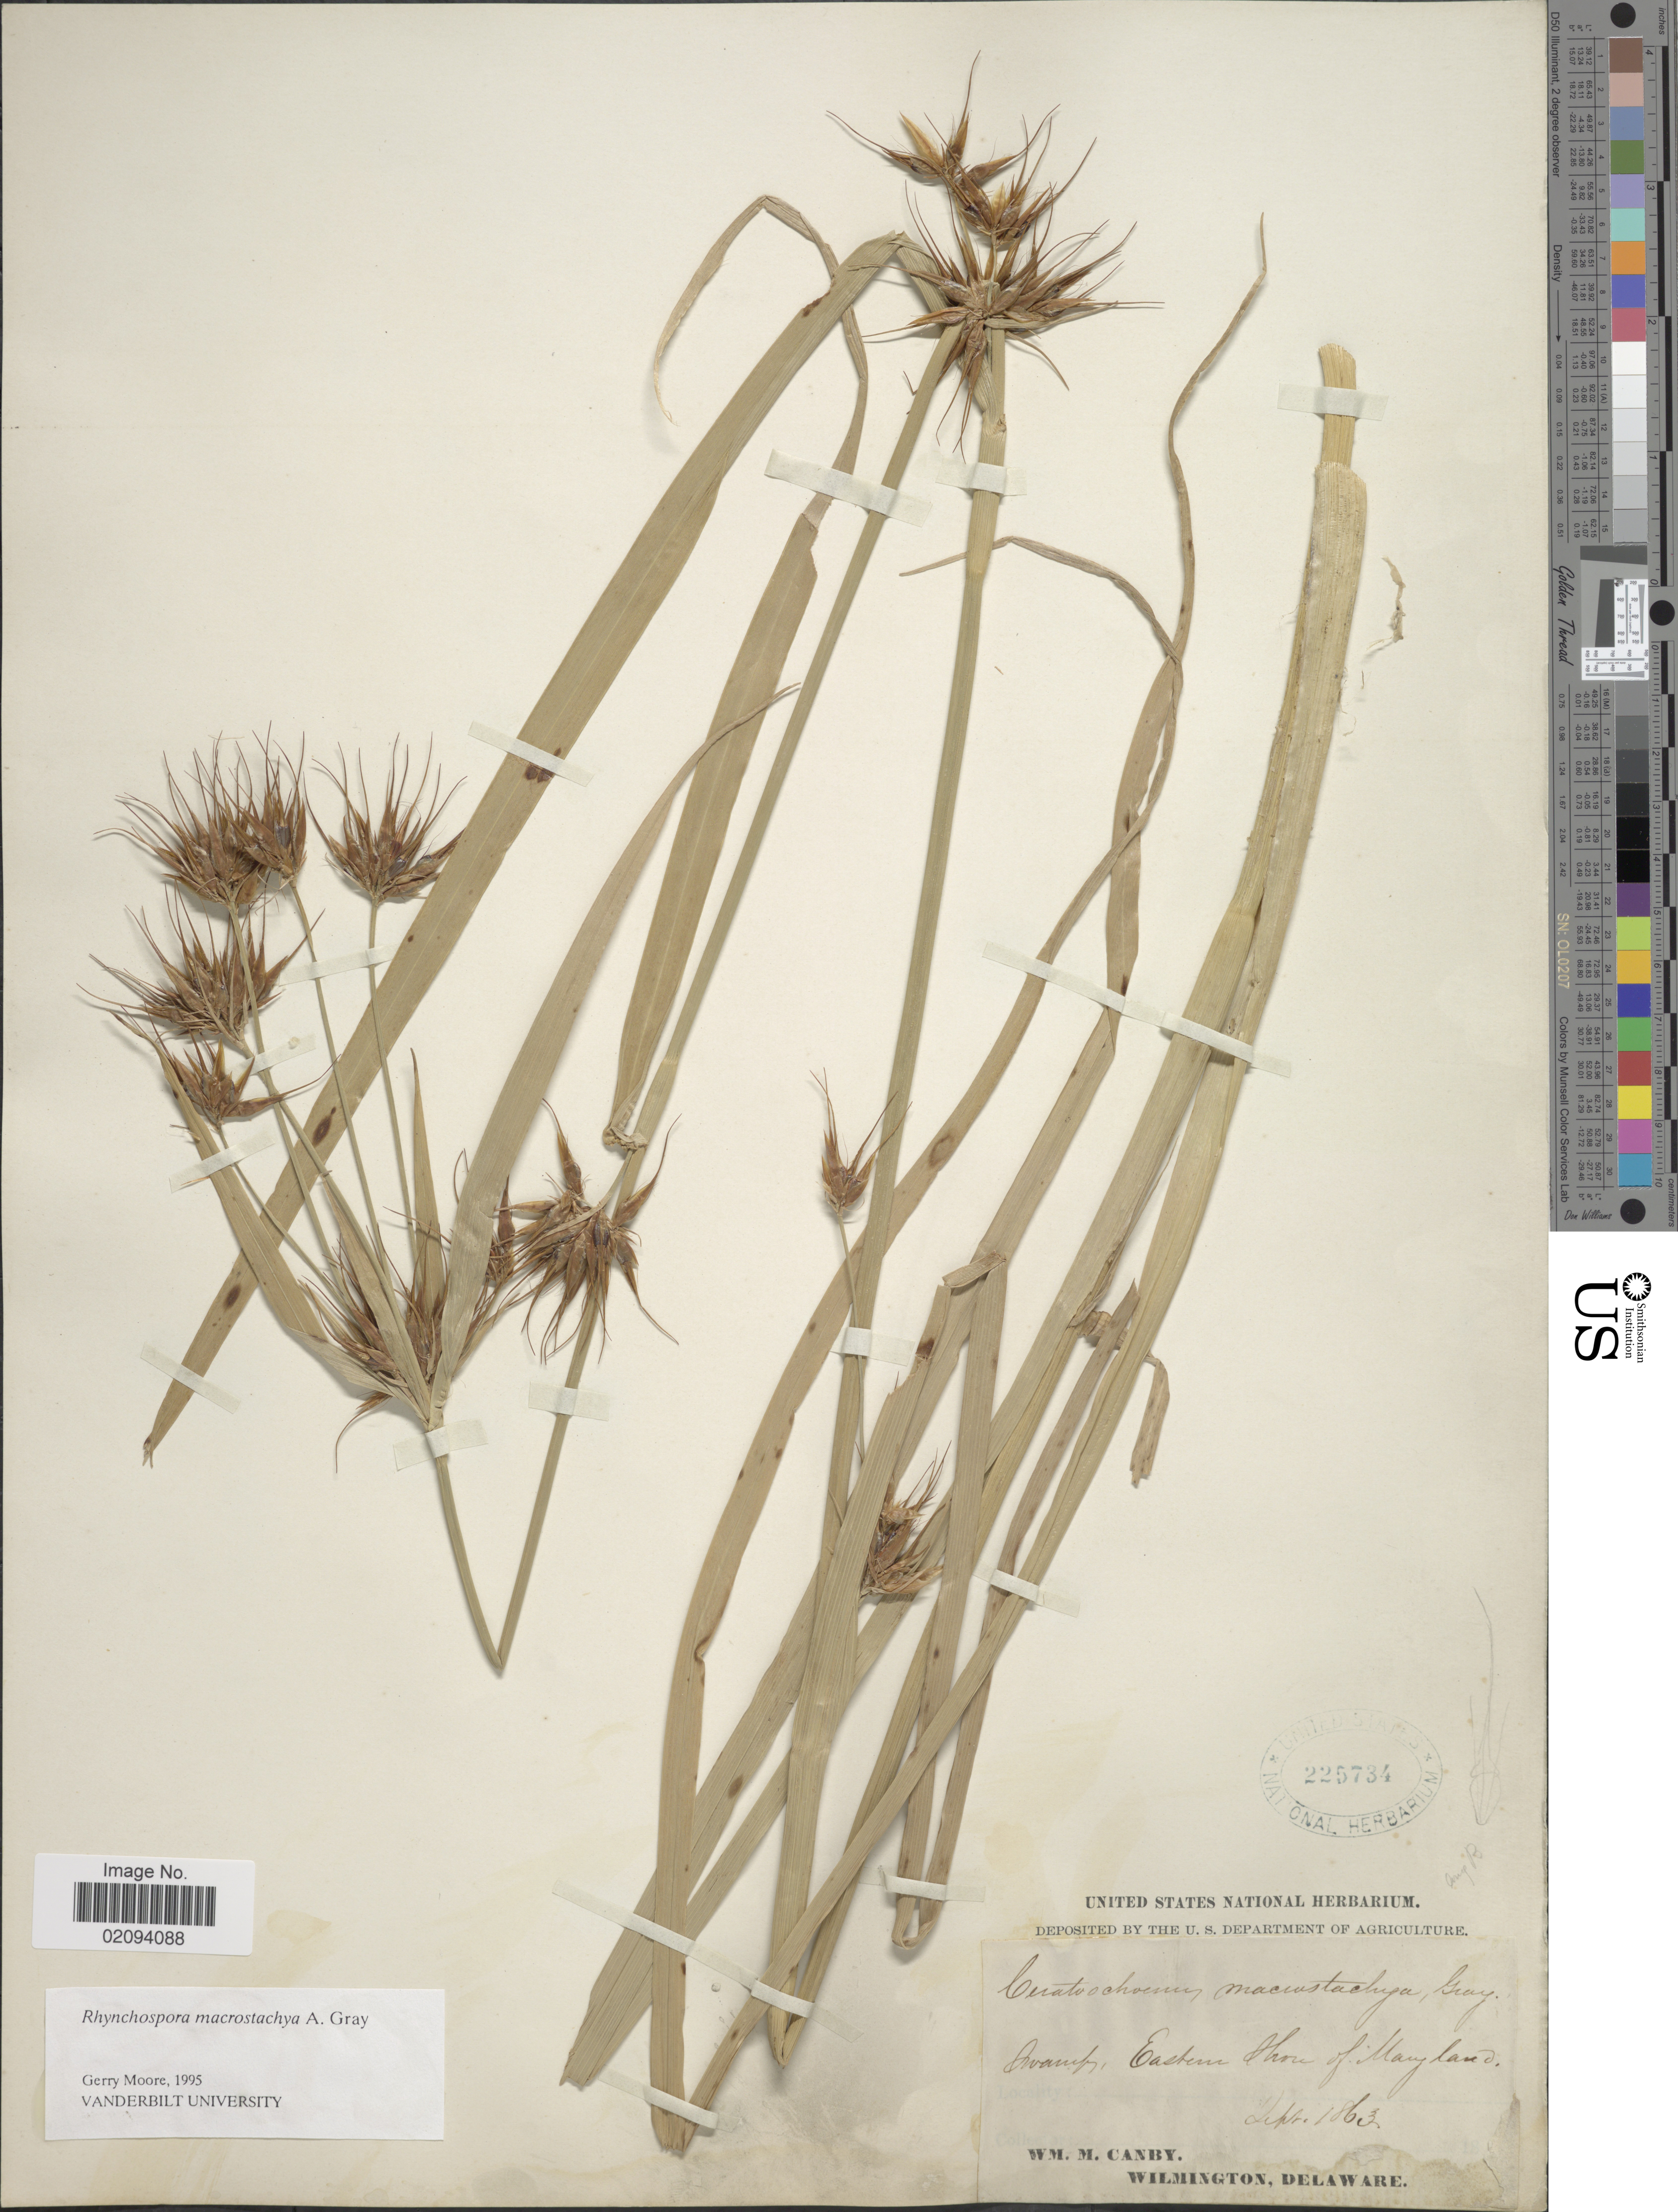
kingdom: Plantae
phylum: Tracheophyta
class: Liliopsida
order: Poales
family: Cyperaceae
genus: Rhynchospora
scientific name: Rhynchospora macrostachya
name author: Torr. ex A. Gray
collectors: W. M. Canby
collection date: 1863-09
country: United States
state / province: Maryland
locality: Swamps, Eastern Shore of Maryland.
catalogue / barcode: US 225734